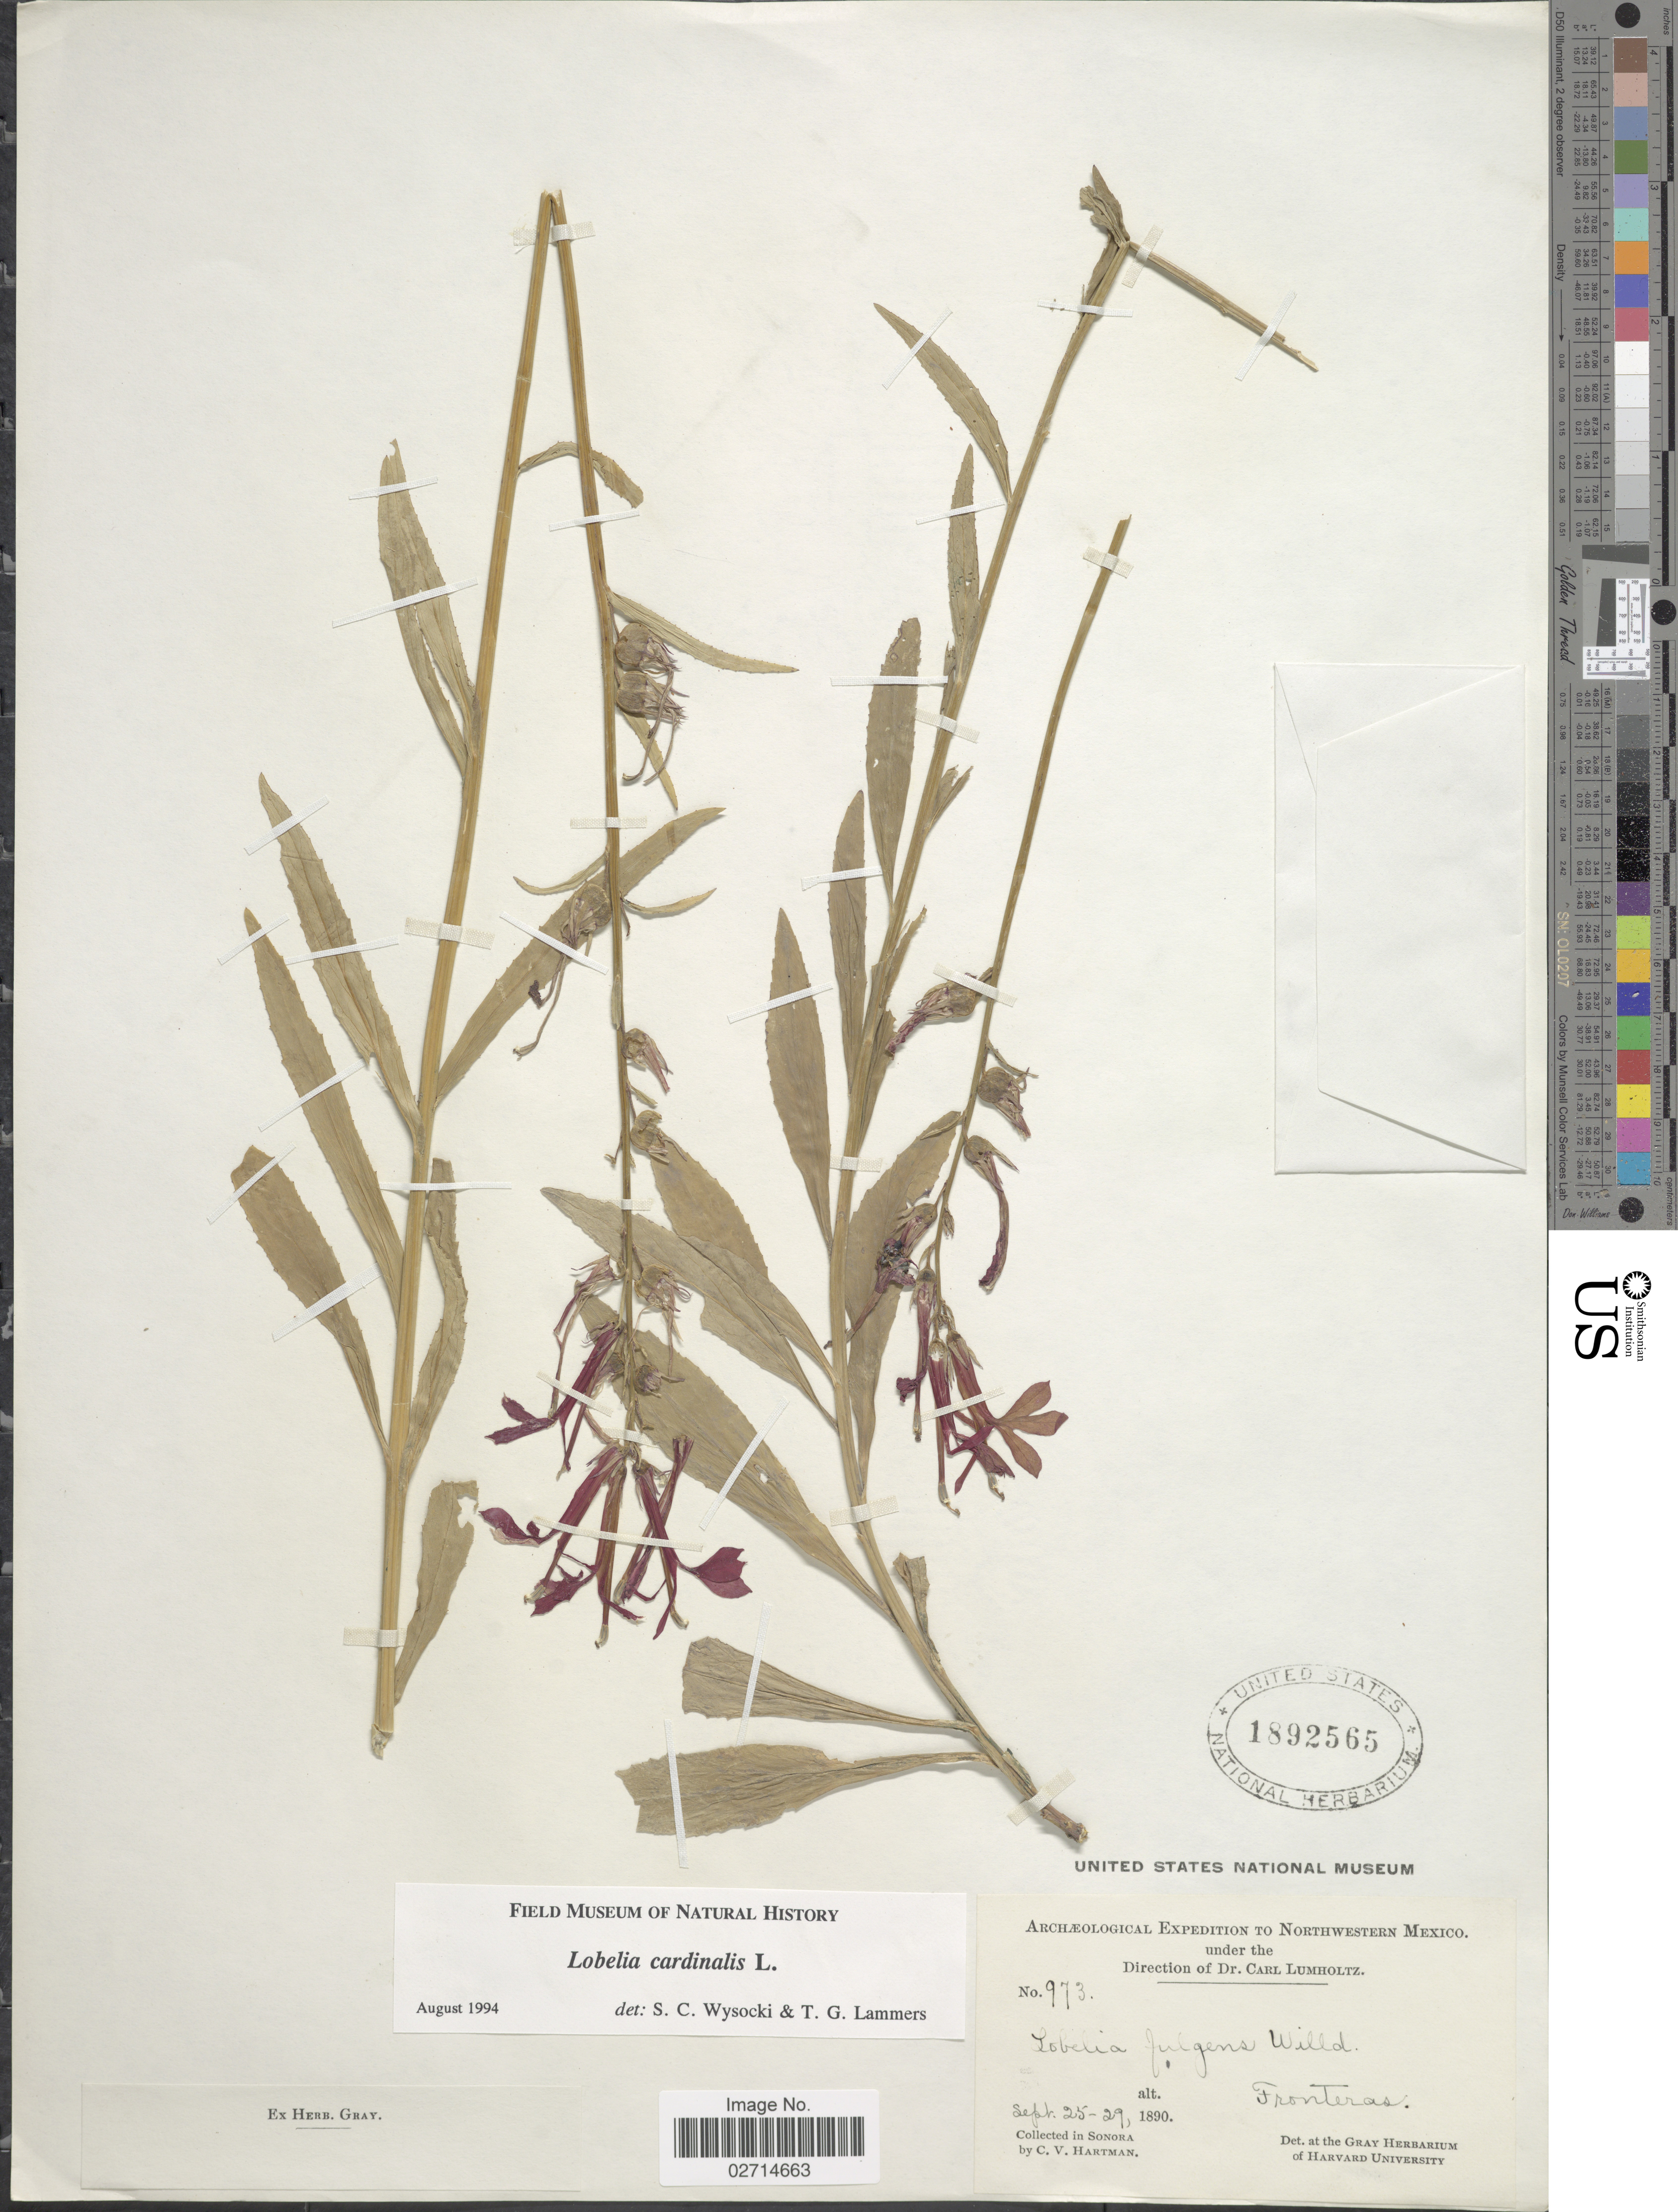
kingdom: Plantae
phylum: Tracheophyta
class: Magnoliopsida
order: Asterales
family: Campanulaceae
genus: Lobelia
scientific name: Lobelia cardinalis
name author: L.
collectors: C. V. Hartman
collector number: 973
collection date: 1890-09-25/1890-09-29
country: Mexico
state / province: Sonora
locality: Northwestern Mexico. Fronteras.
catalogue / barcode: US 1892565